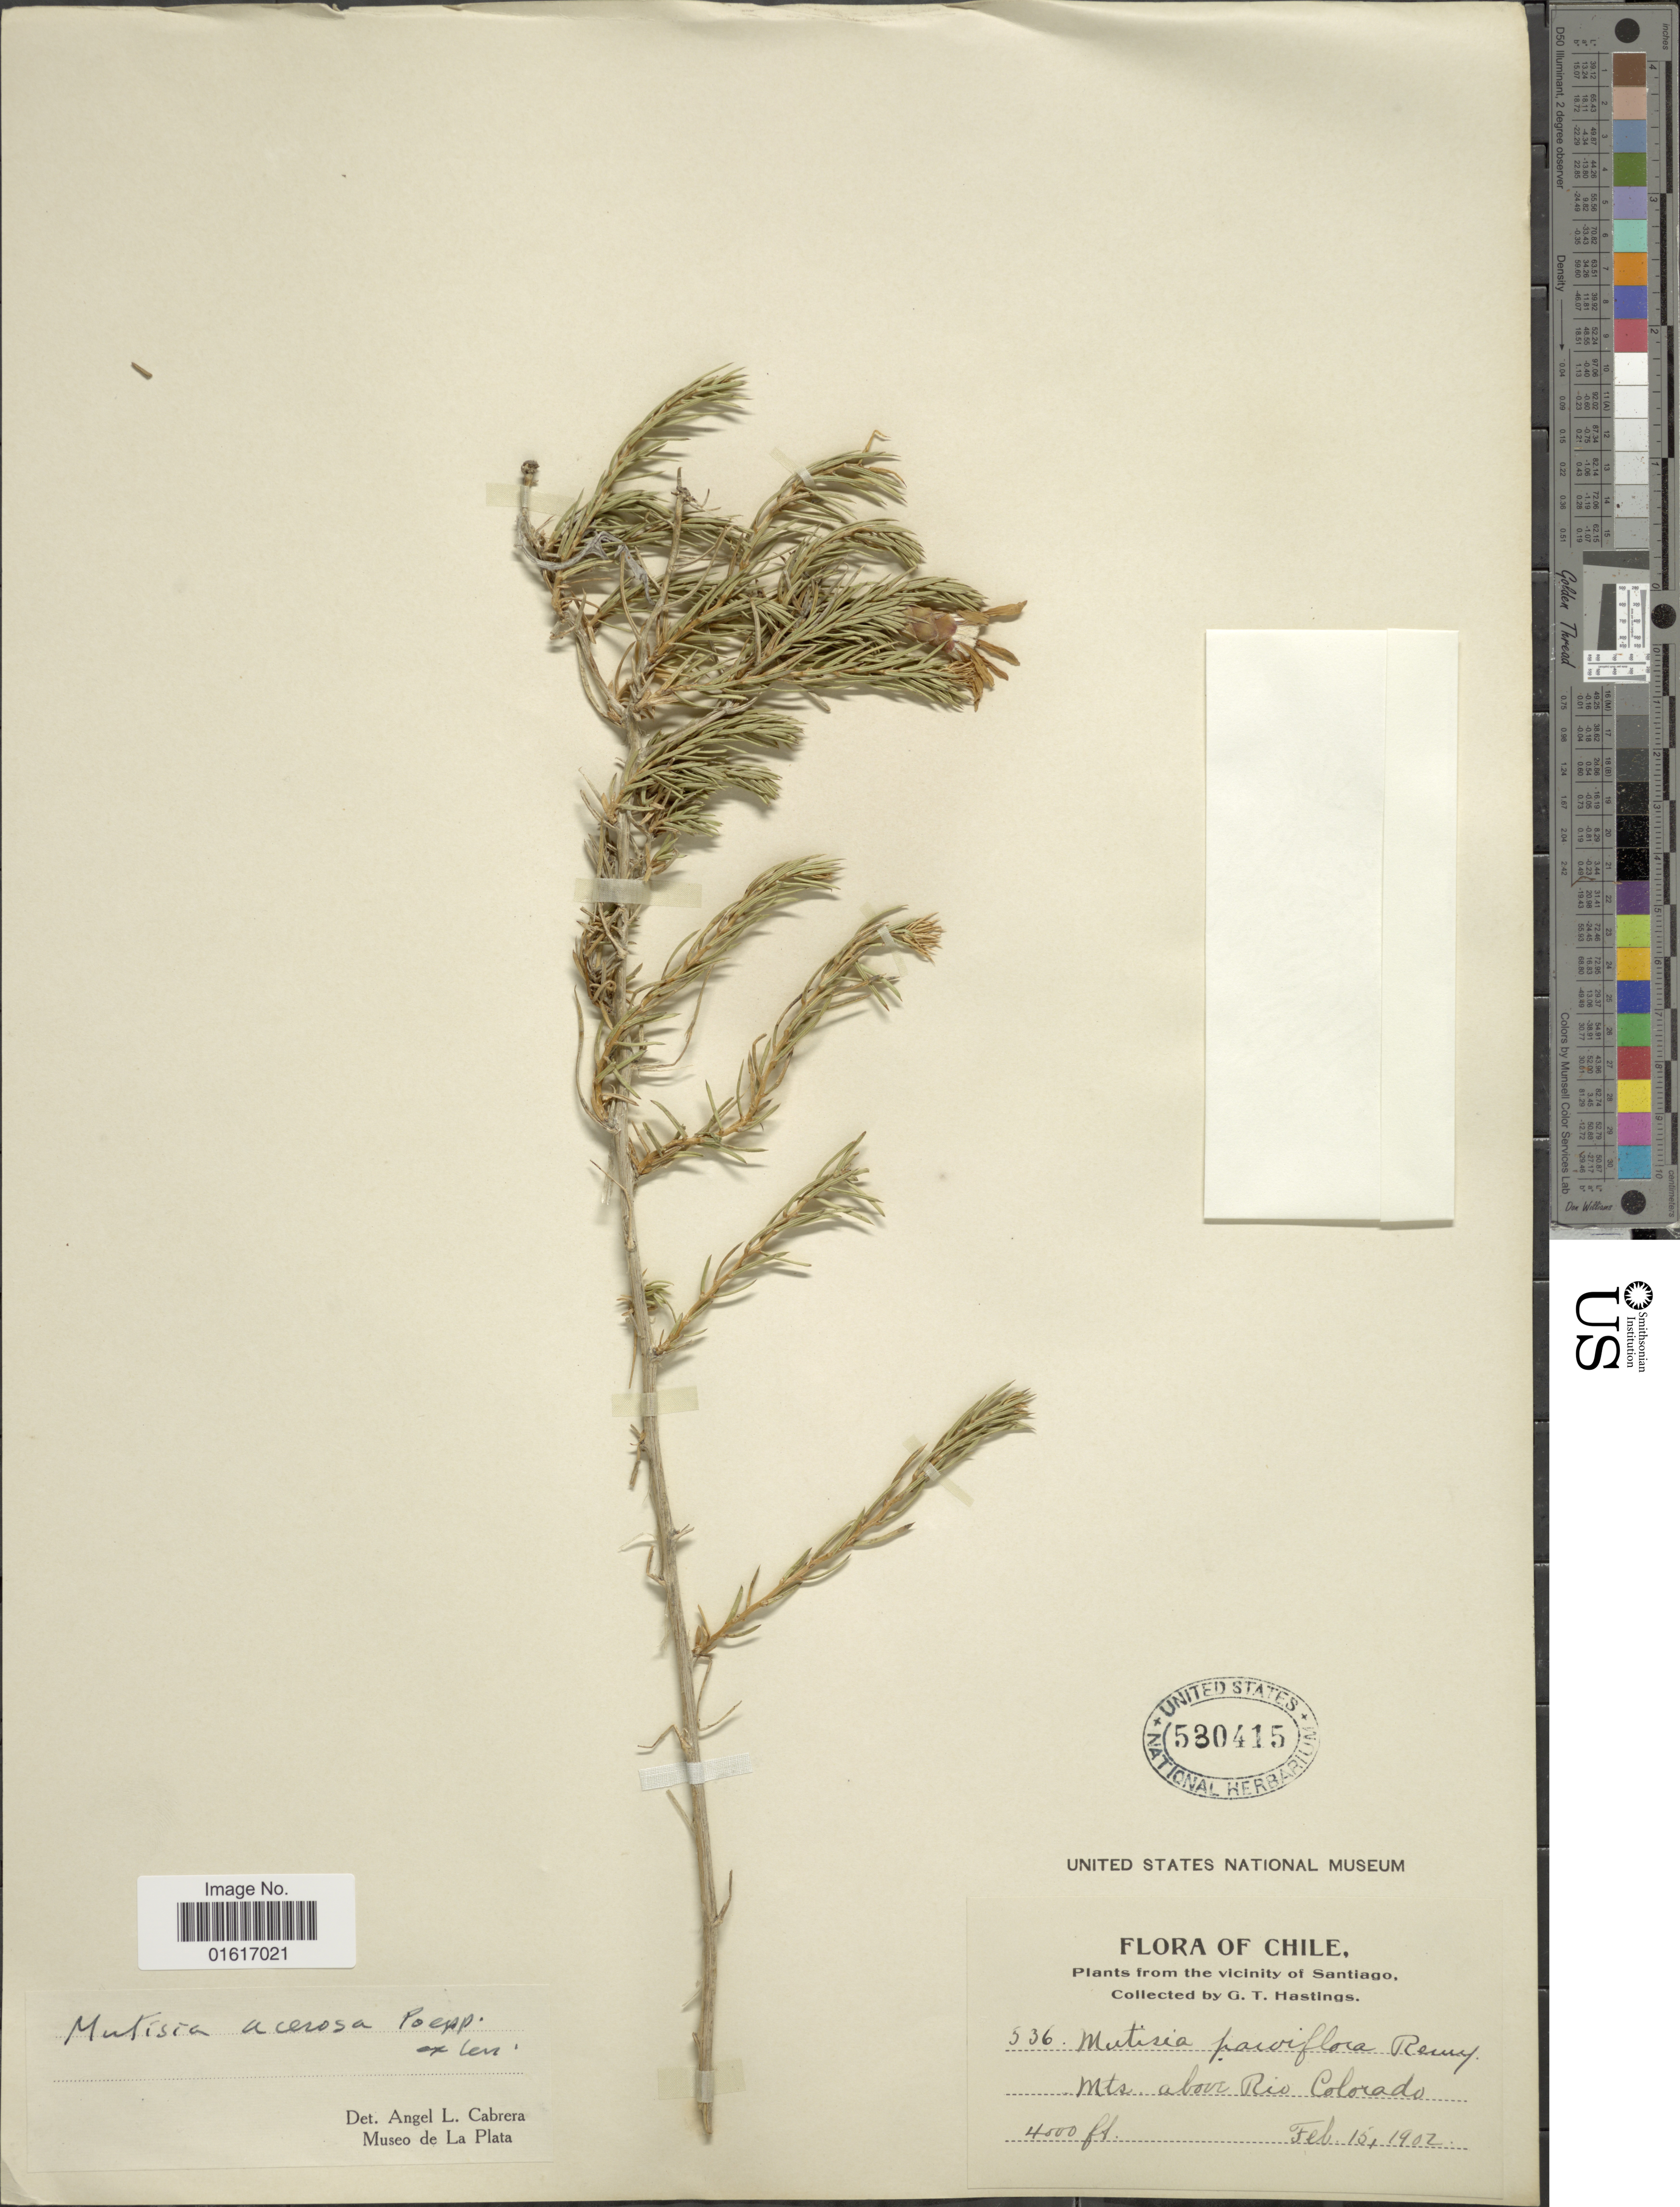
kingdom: Plantae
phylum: Tracheophyta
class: Magnoliopsida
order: Asterales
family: Asteraceae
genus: Mutisia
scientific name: Mutisia acerosa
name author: Poepp. ex Less.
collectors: G. Hastings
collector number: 536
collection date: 1902-02-15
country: Chile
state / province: Región Metropolitana (RM)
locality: Vicinity of Santiago, Mts. above Rio Colorado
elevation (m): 1219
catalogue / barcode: US 530415